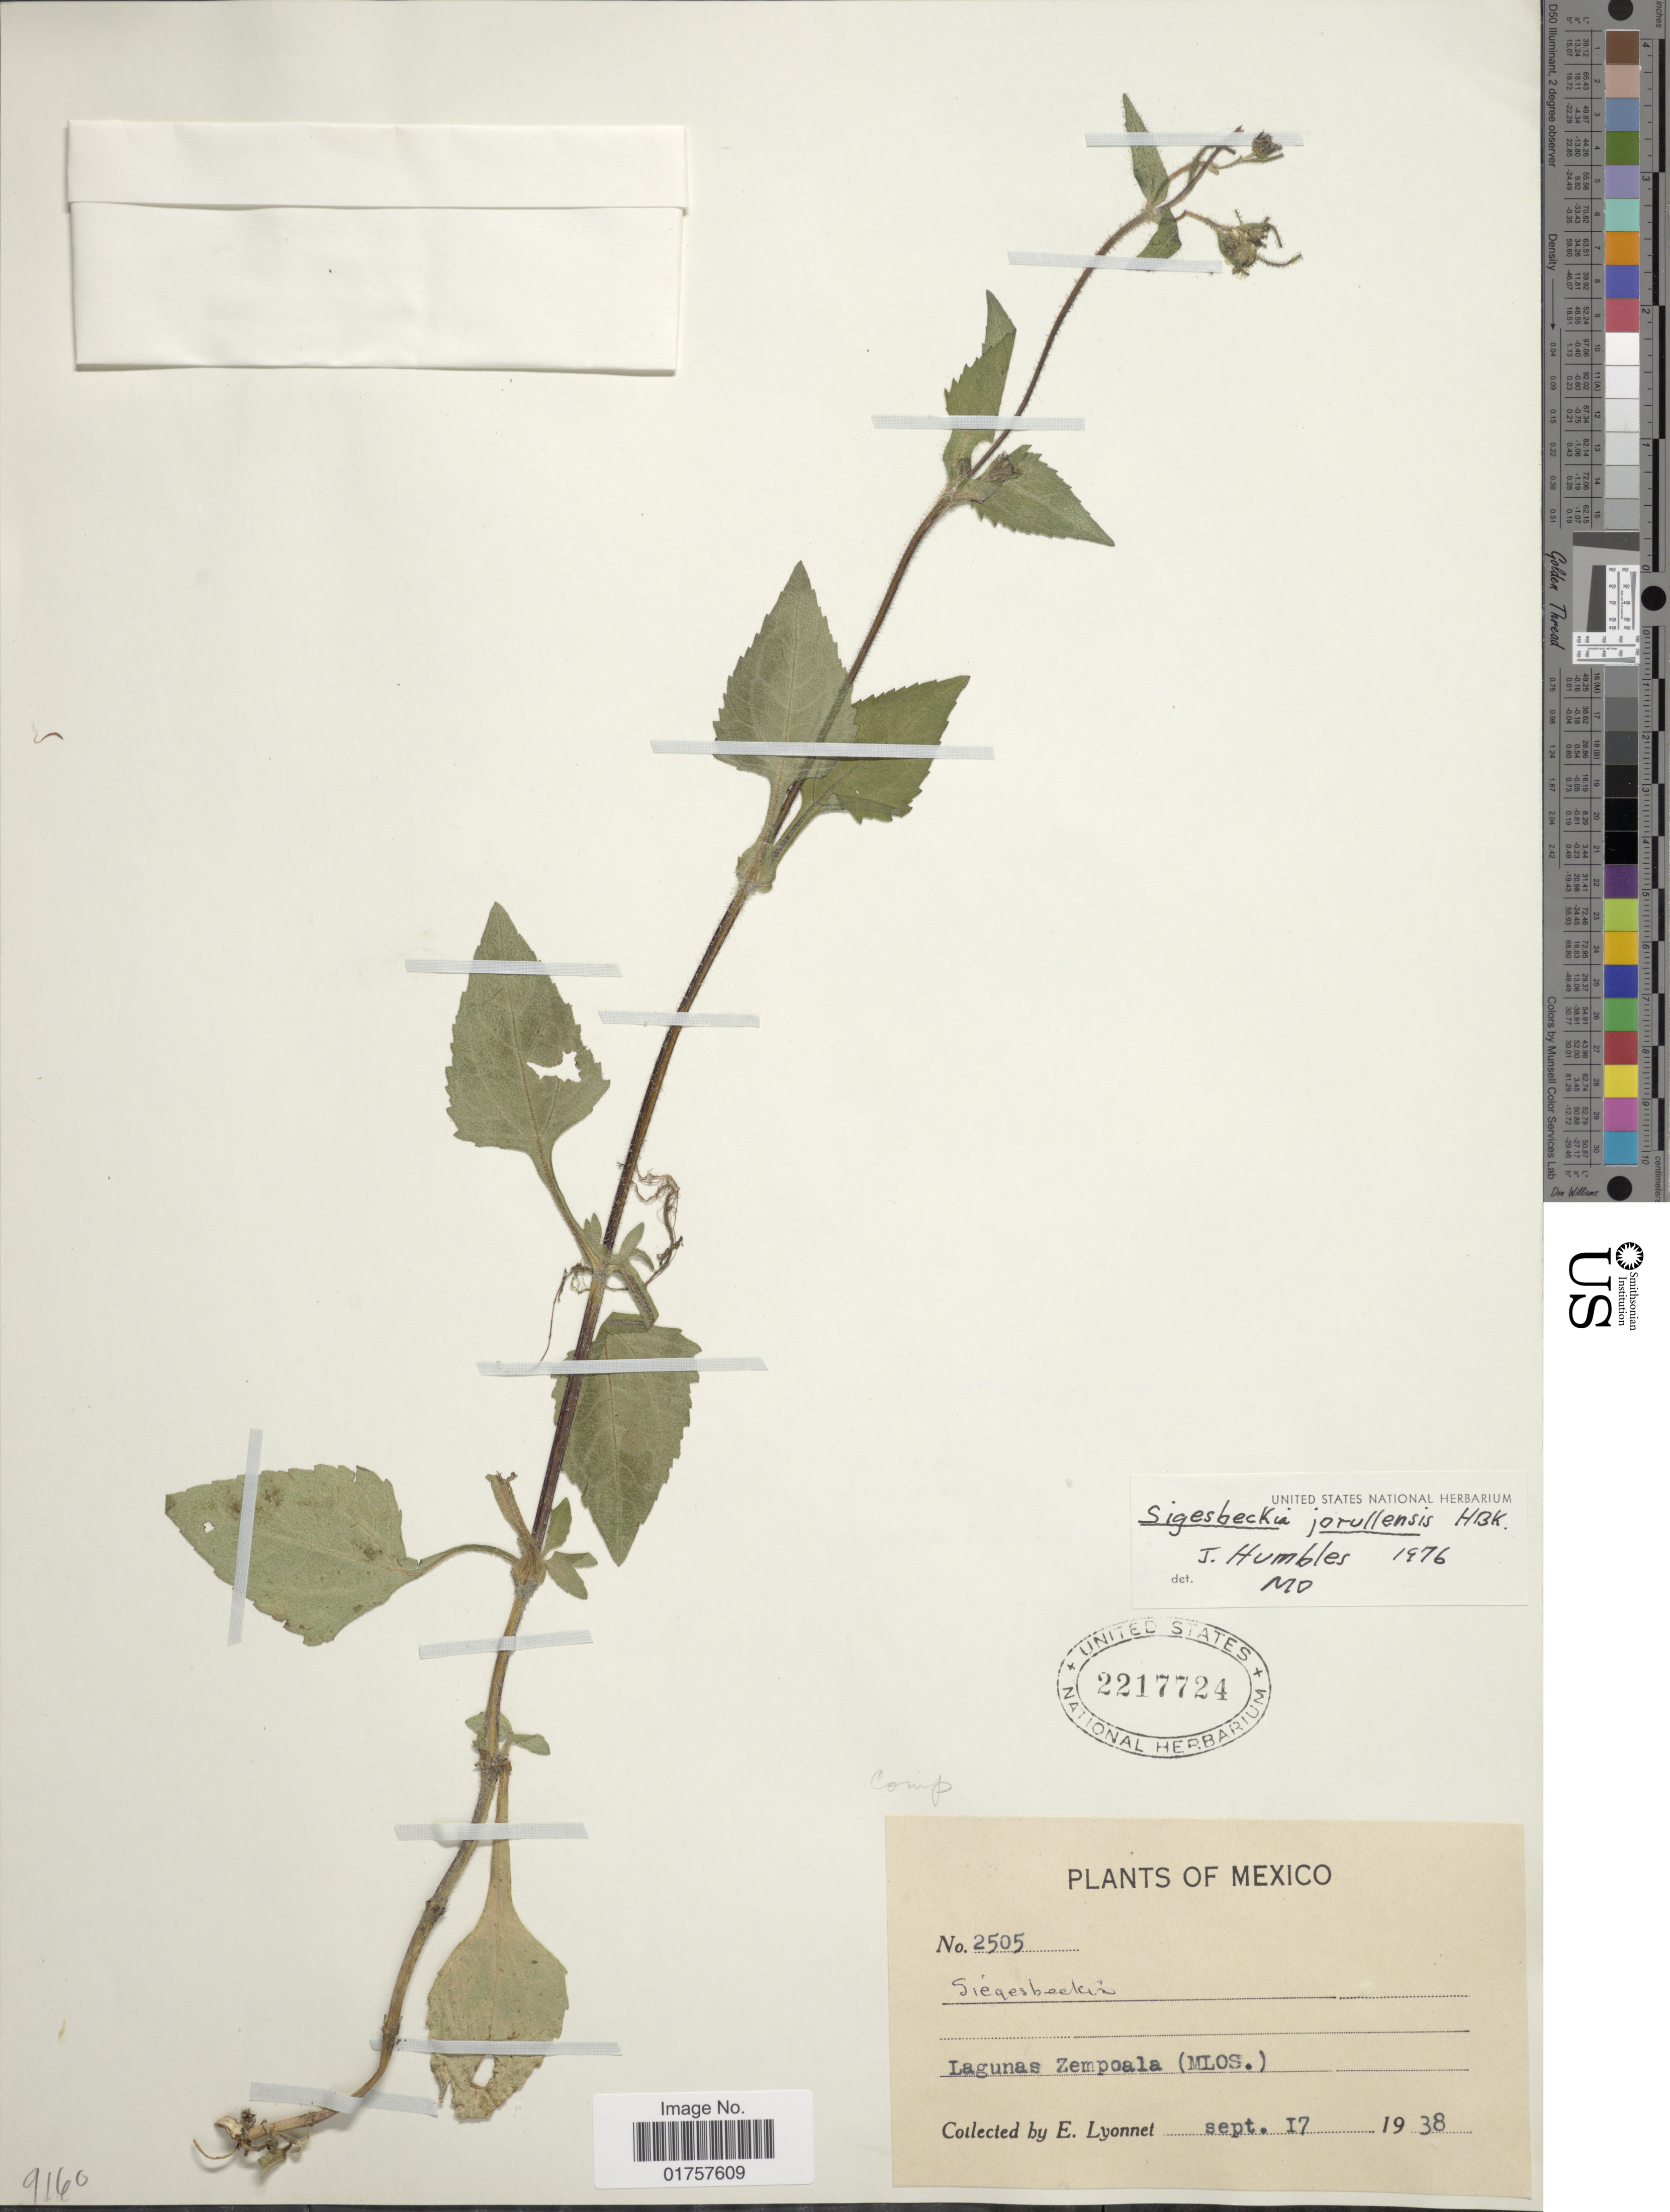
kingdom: Plantae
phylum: Tracheophyta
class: Magnoliopsida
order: Asterales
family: Asteraceae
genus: Sigesbeckia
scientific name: Sigesbeckia jorullensis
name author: Kunth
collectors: E. Lyonnet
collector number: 2505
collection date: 1938-09-17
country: Mexico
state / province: Morelos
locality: Lagunas Zempoala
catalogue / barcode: US 2217724